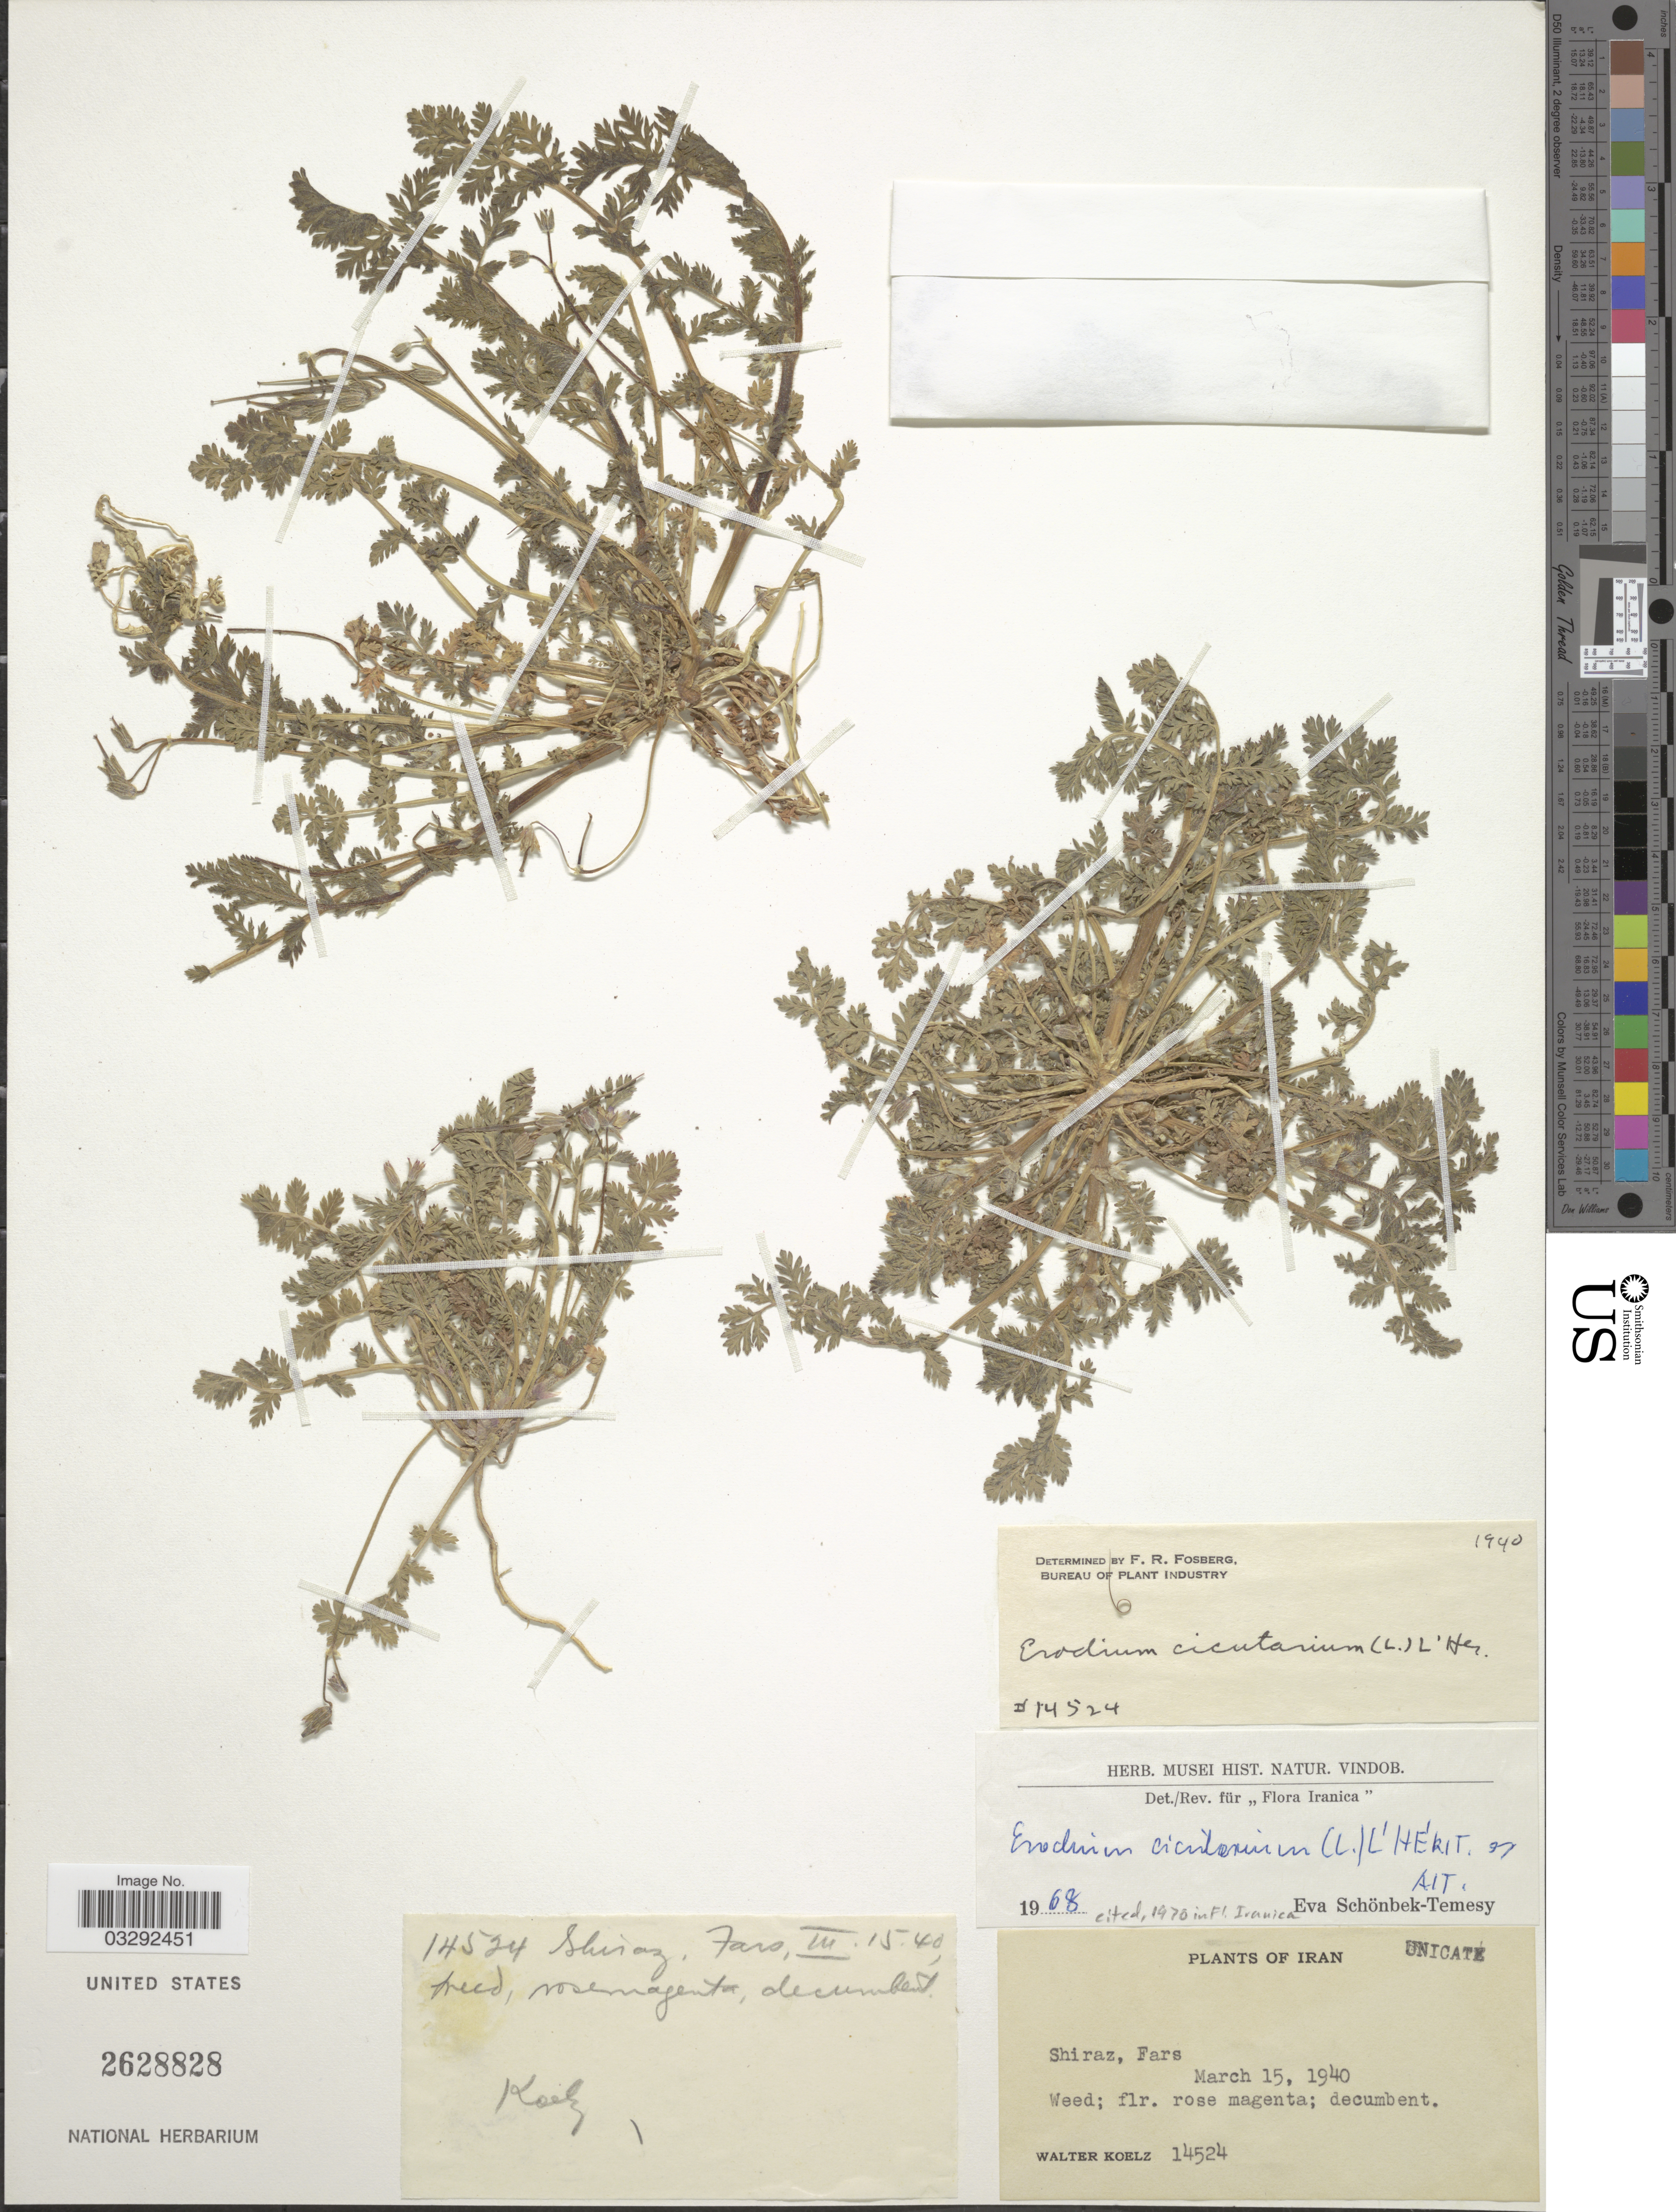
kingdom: Plantae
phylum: Tracheophyta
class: Magnoliopsida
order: Geraniales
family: Geraniaceae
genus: Erodium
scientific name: Erodium cicutarium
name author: (L.) L'Hér.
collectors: W. N. Koelz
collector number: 14524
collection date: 1940-03-15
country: Iran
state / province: Fars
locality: Shiraz.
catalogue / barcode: US 2628828